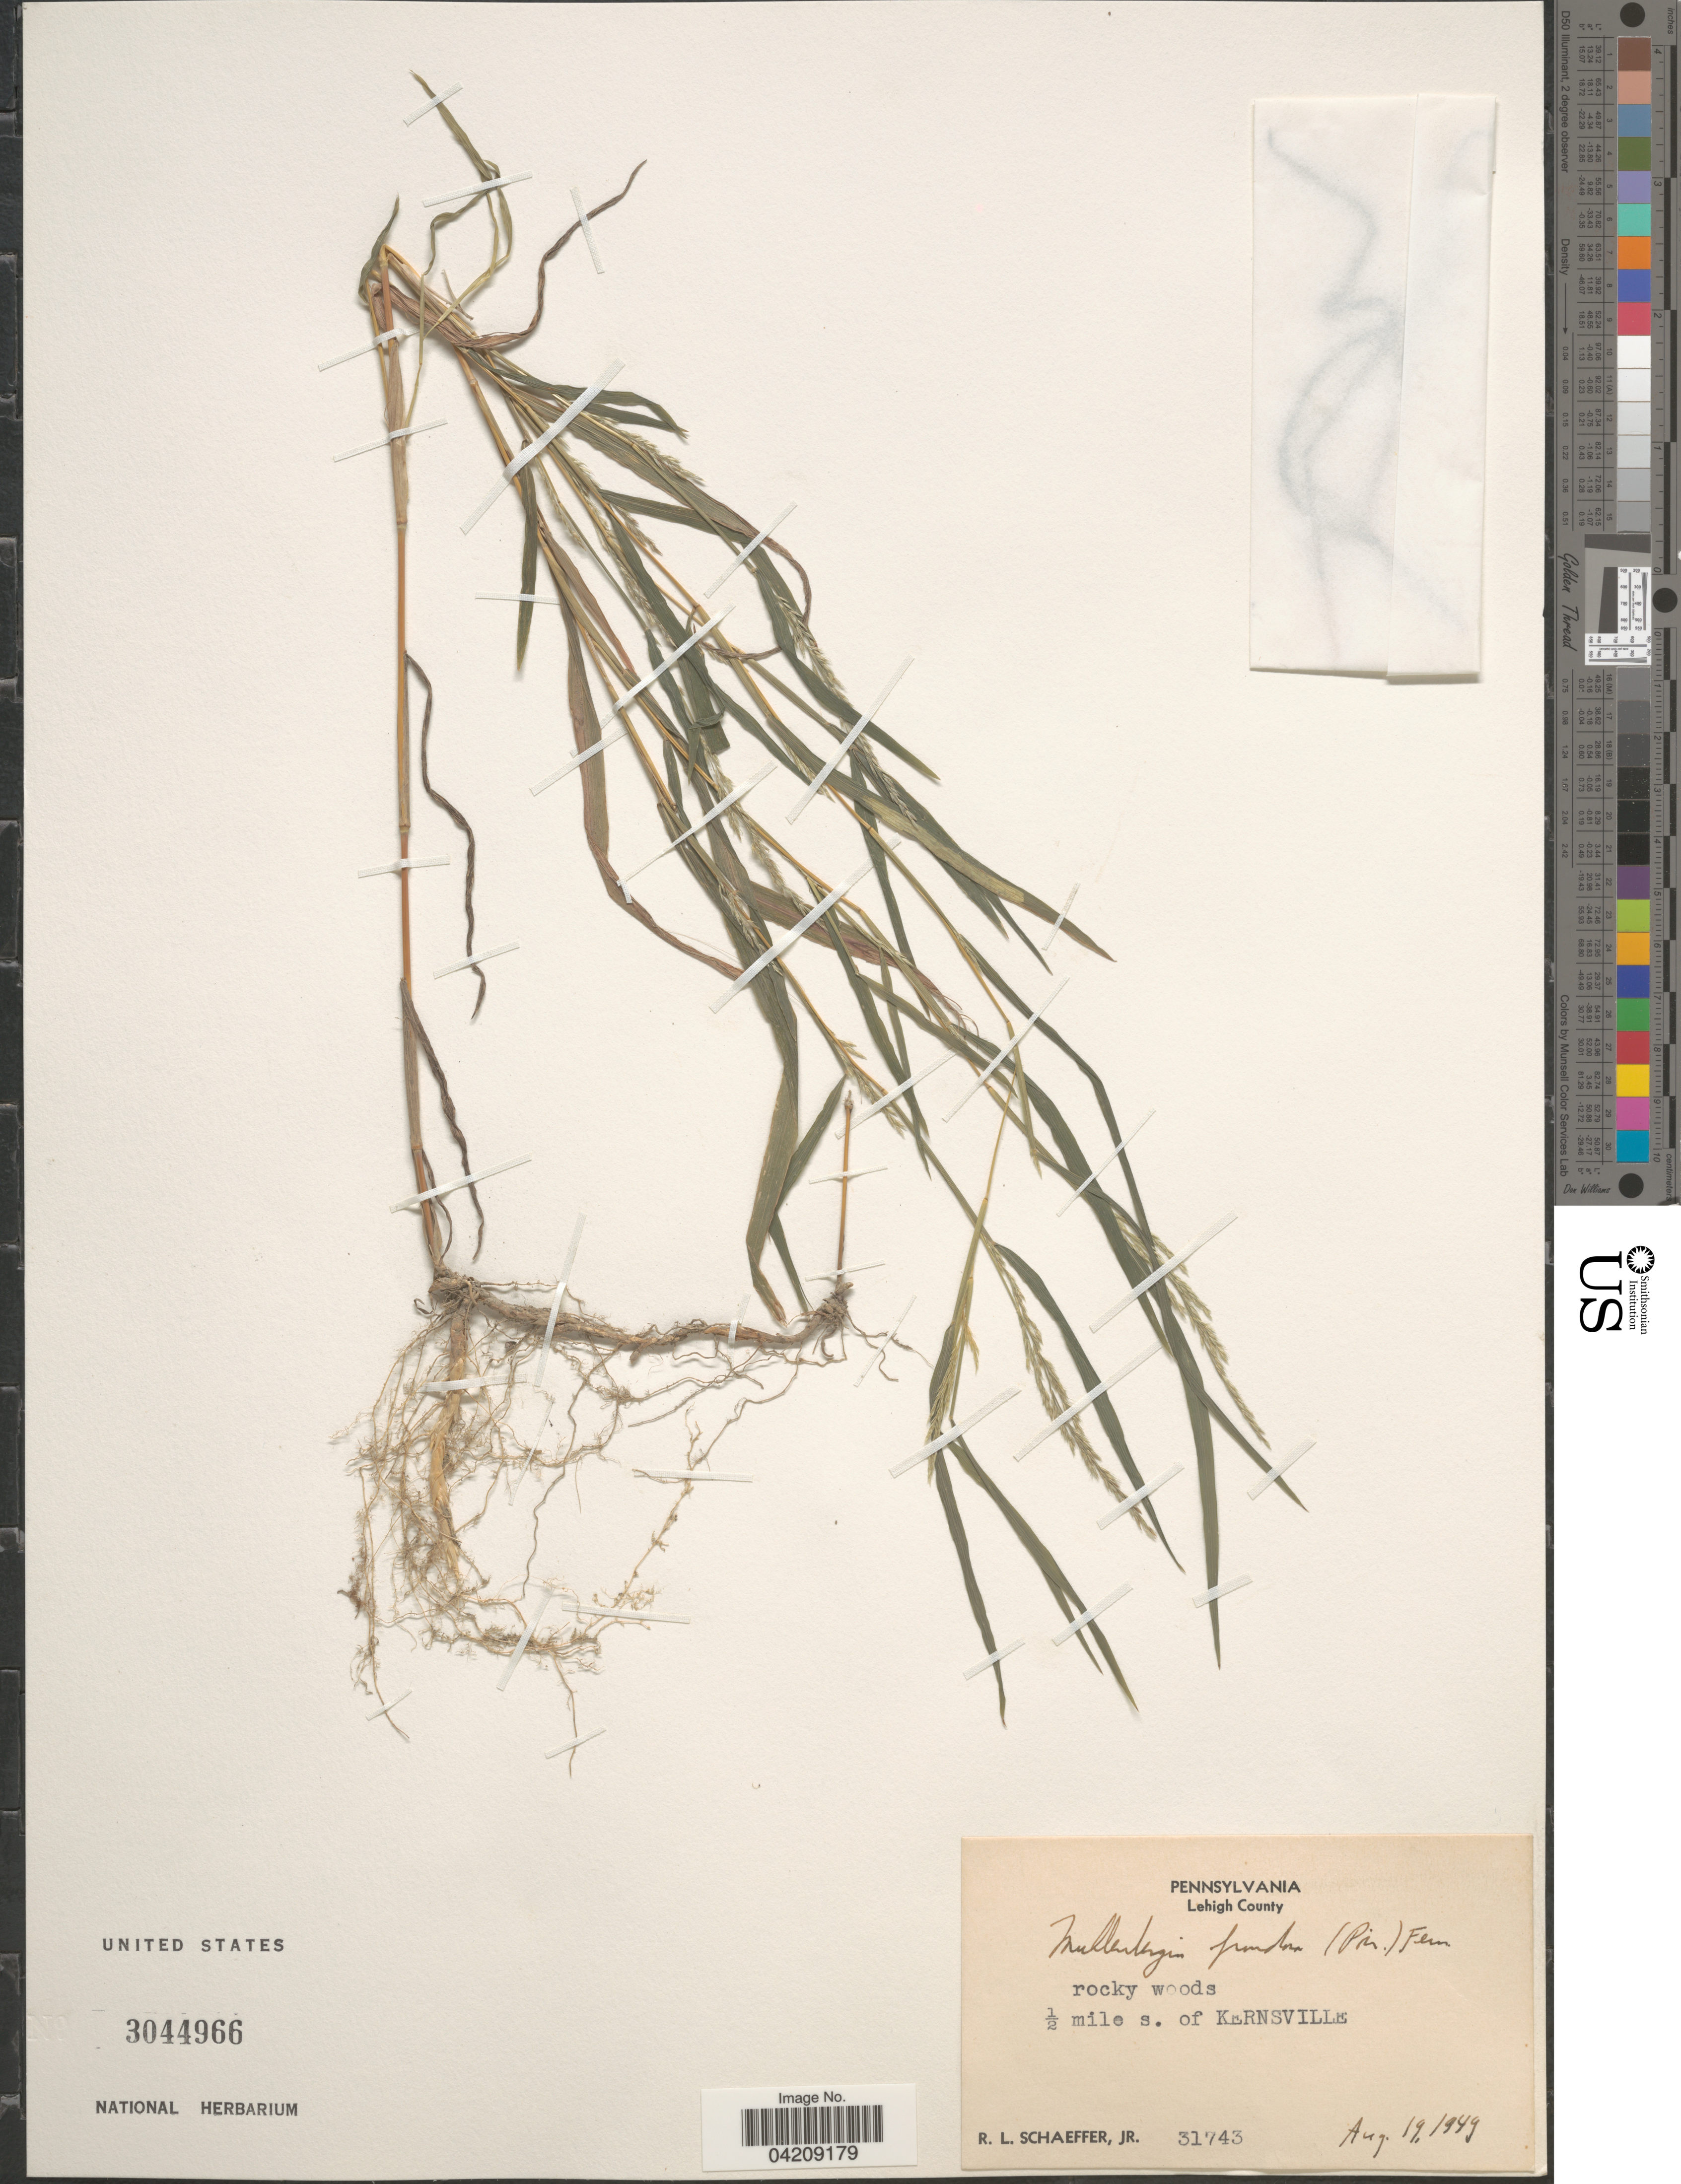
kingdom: Plantae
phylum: Tracheophyta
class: Liliopsida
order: Poales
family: Poaceae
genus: Muhlenbergia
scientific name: Muhlenbergia frondosa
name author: (Poir.) Fernald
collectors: R. L. Schaeffer Jr.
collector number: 31743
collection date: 1949-08-19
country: United States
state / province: Pennsylvania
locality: Lehigh County. ½ mile s. of Kernsville.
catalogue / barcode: US 3044966